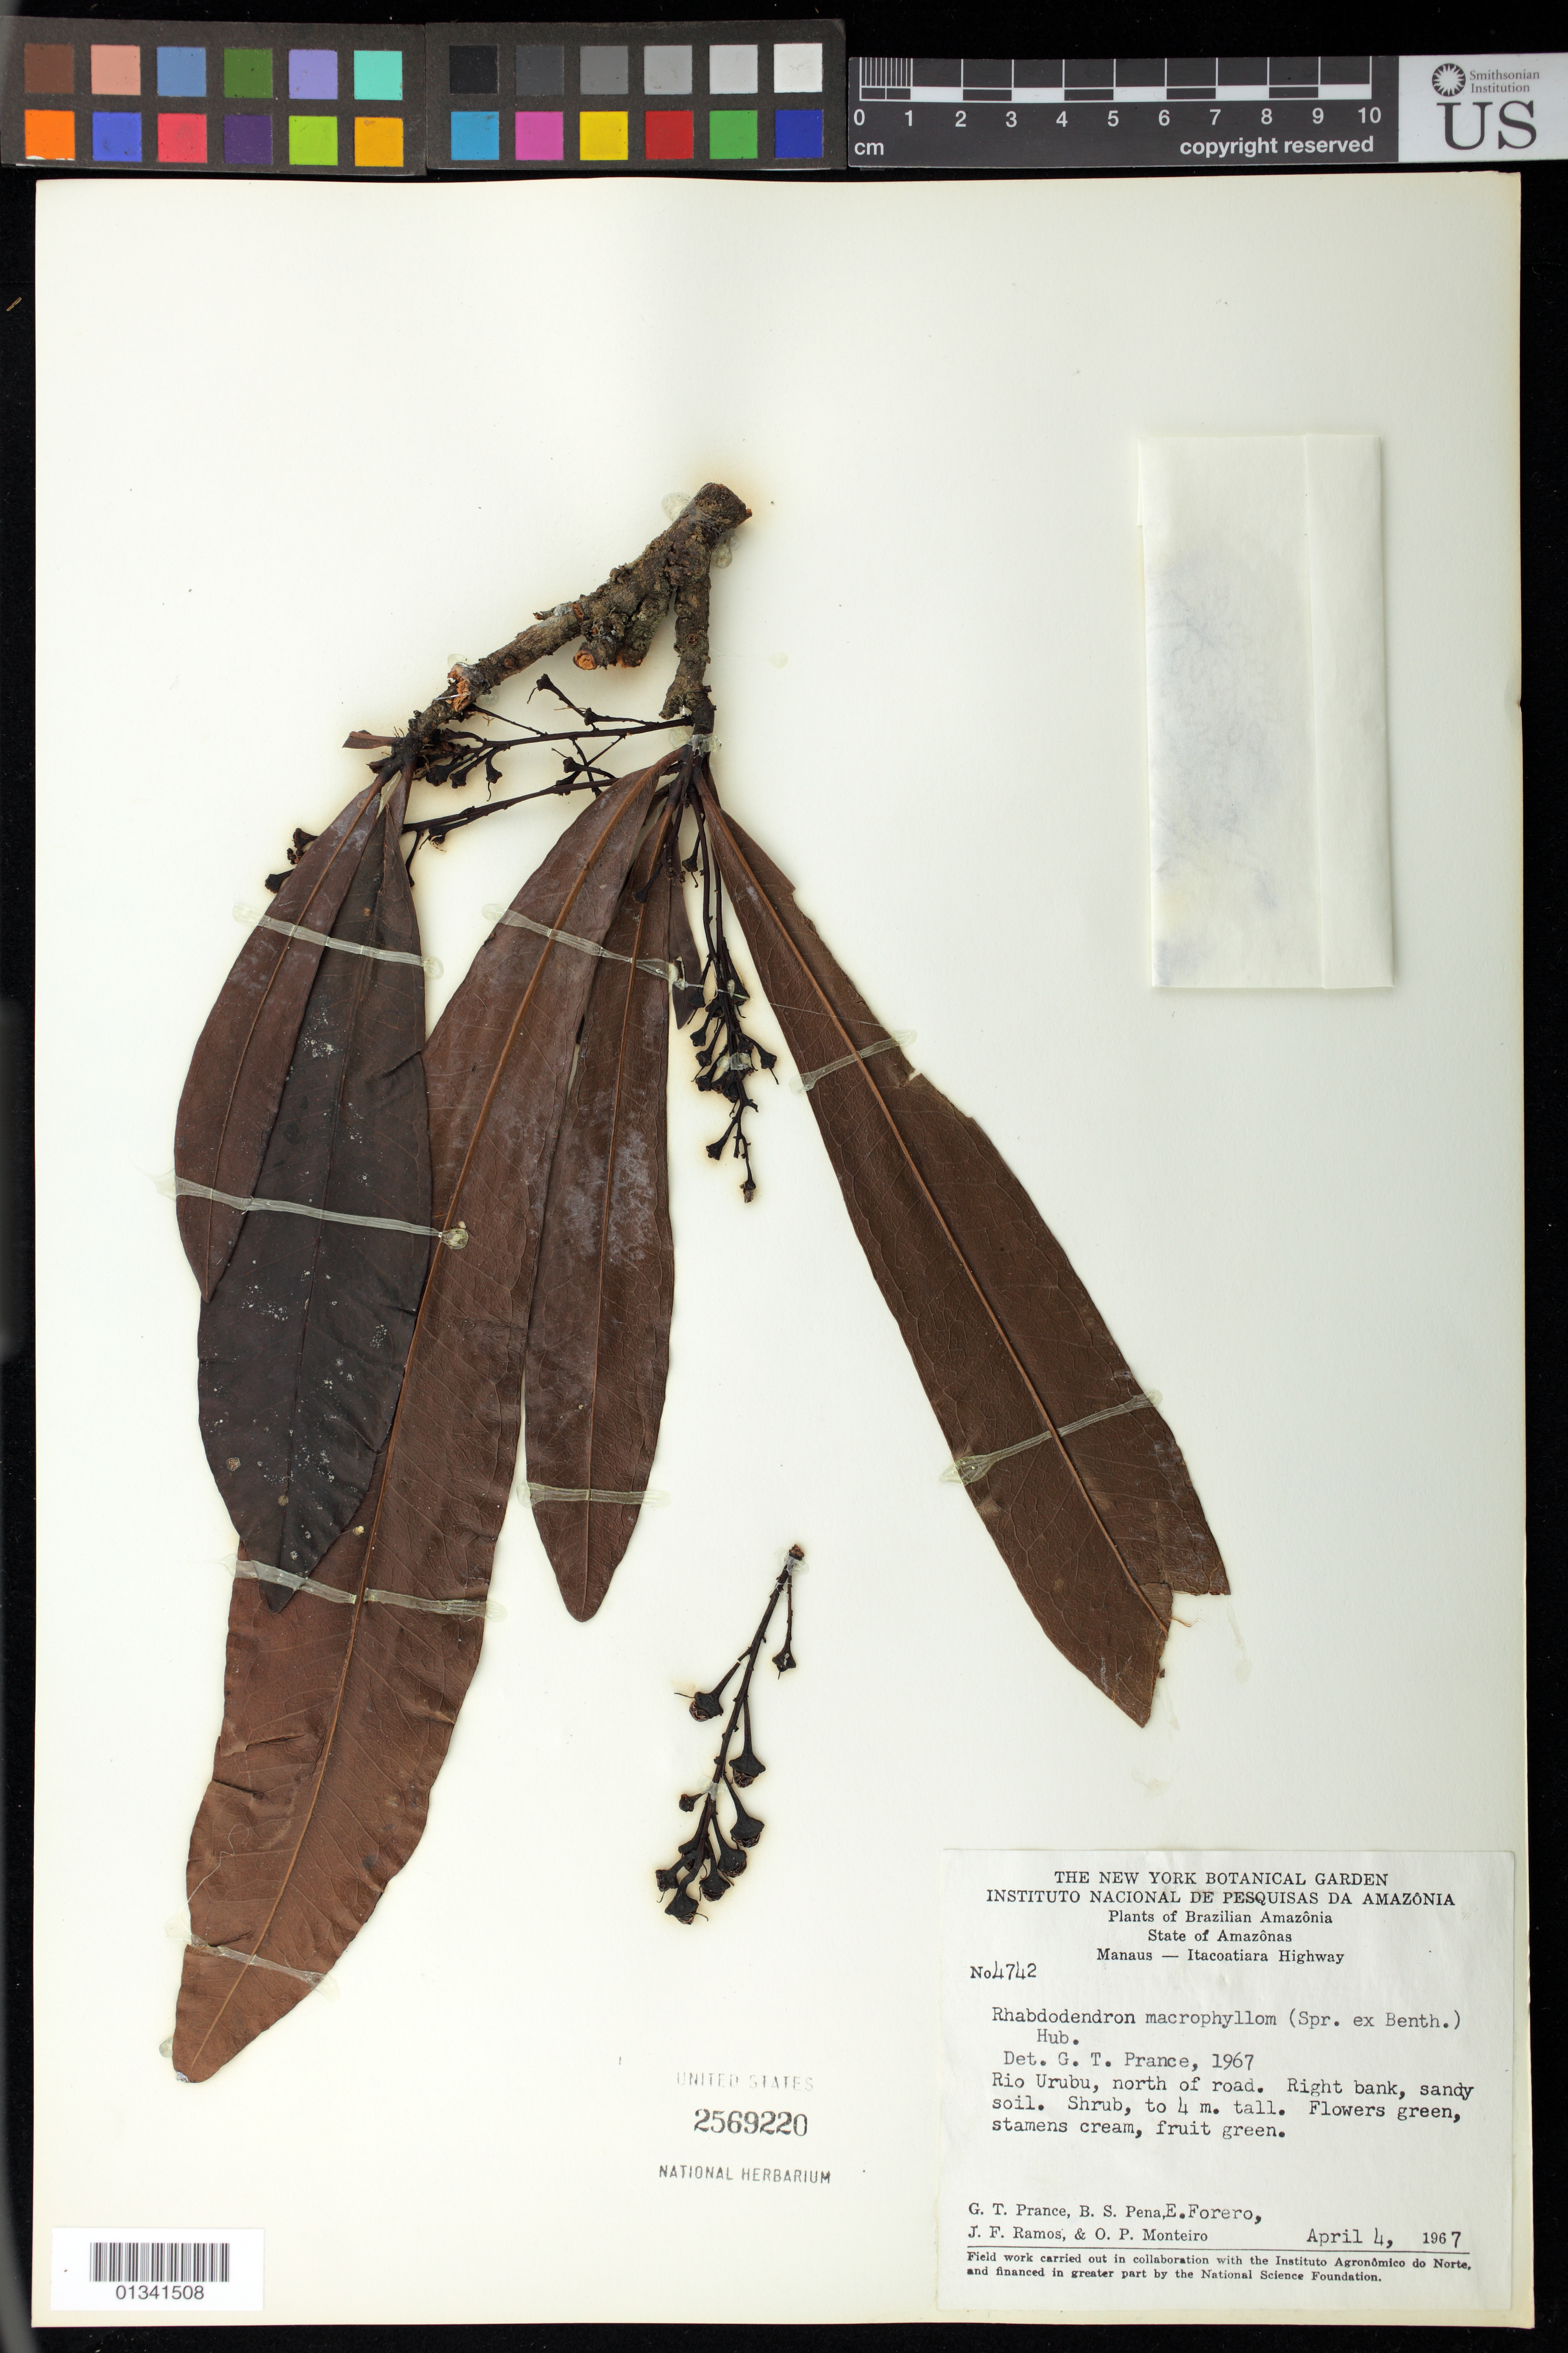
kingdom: Plantae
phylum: Tracheophyta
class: Magnoliopsida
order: Caryophyllales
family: Rhabdodendraceae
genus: Rhabdodendron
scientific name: Rhabdodendron macrophyllum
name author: (Spruce ex Benth.) Huber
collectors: G. T. Prance, B. S. Pena, E. Forero, J. F. Ramos & O. P. Monteiro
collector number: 4742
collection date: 1967-04-04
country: Brazil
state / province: Amazonas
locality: Manaus-Itacoatiara Highway. Urubu, north of road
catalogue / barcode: US 2569220